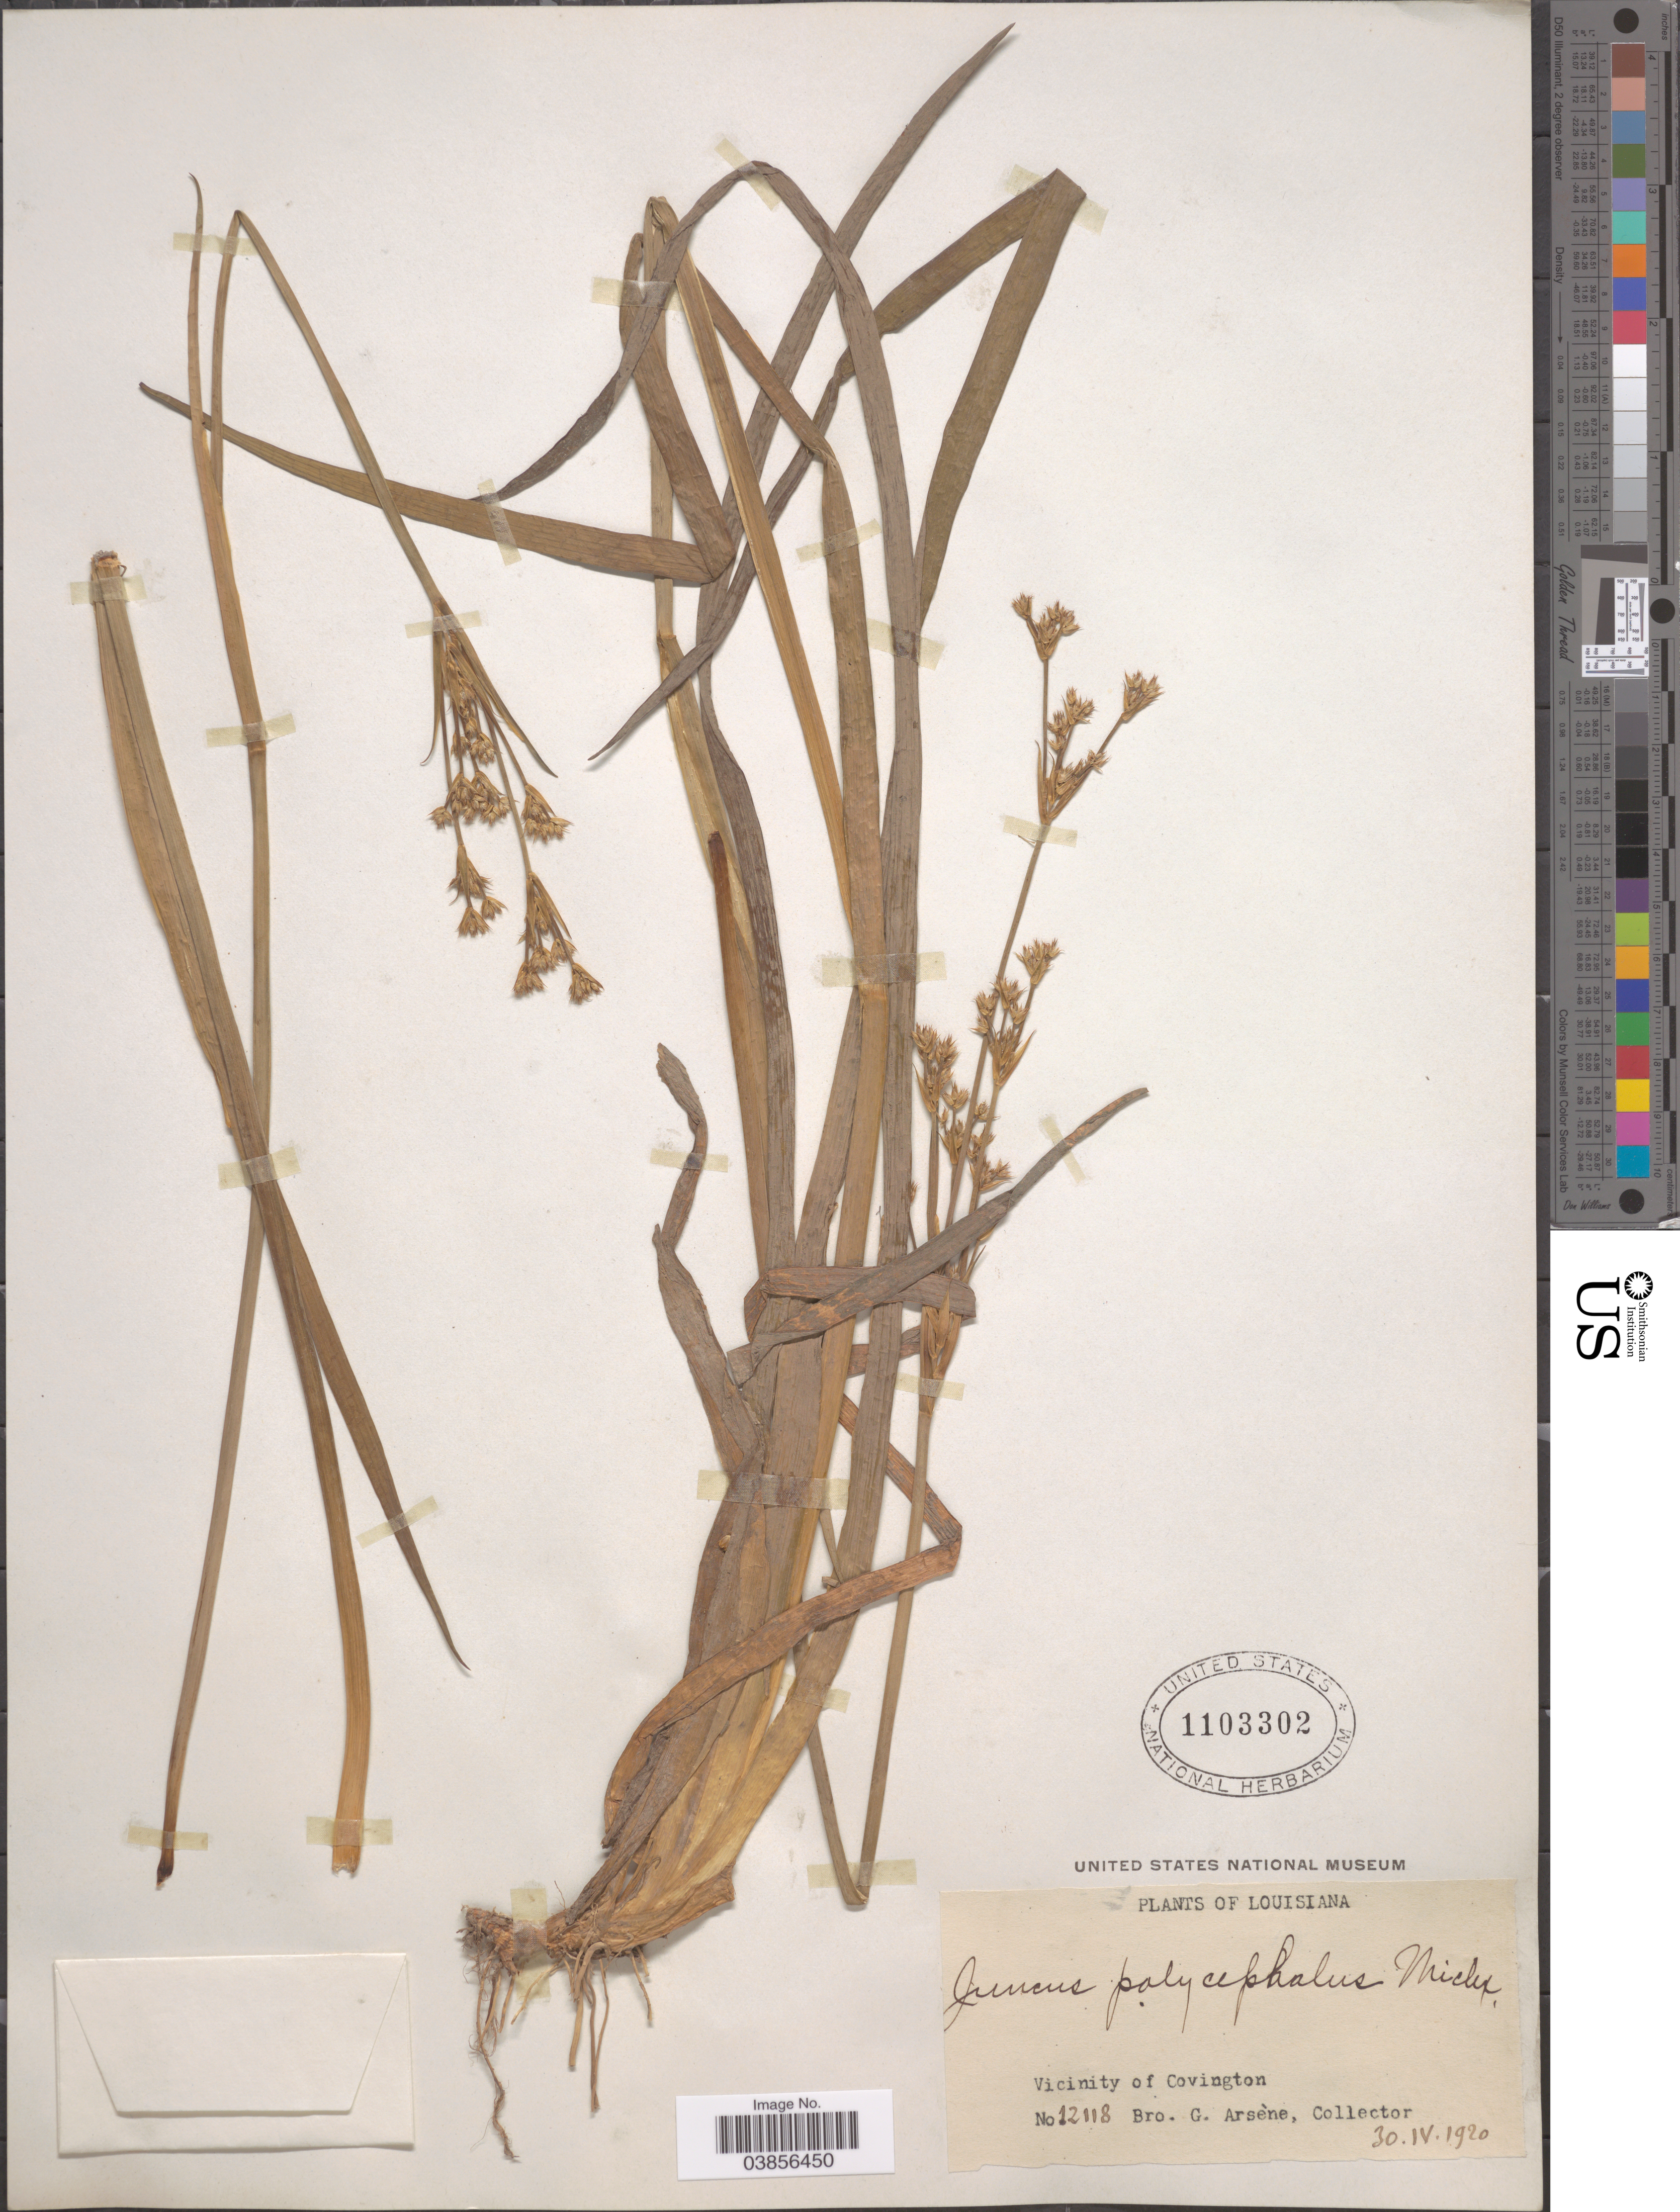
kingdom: Plantae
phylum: Tracheophyta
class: Liliopsida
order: Poales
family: Juncaceae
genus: Juncus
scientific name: Juncus polycephalus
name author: Michx.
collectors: Bro. G. Arsène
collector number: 12118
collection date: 1920-04-30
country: United States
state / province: Louisiana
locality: Vicinity of Covington.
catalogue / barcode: US 1103302